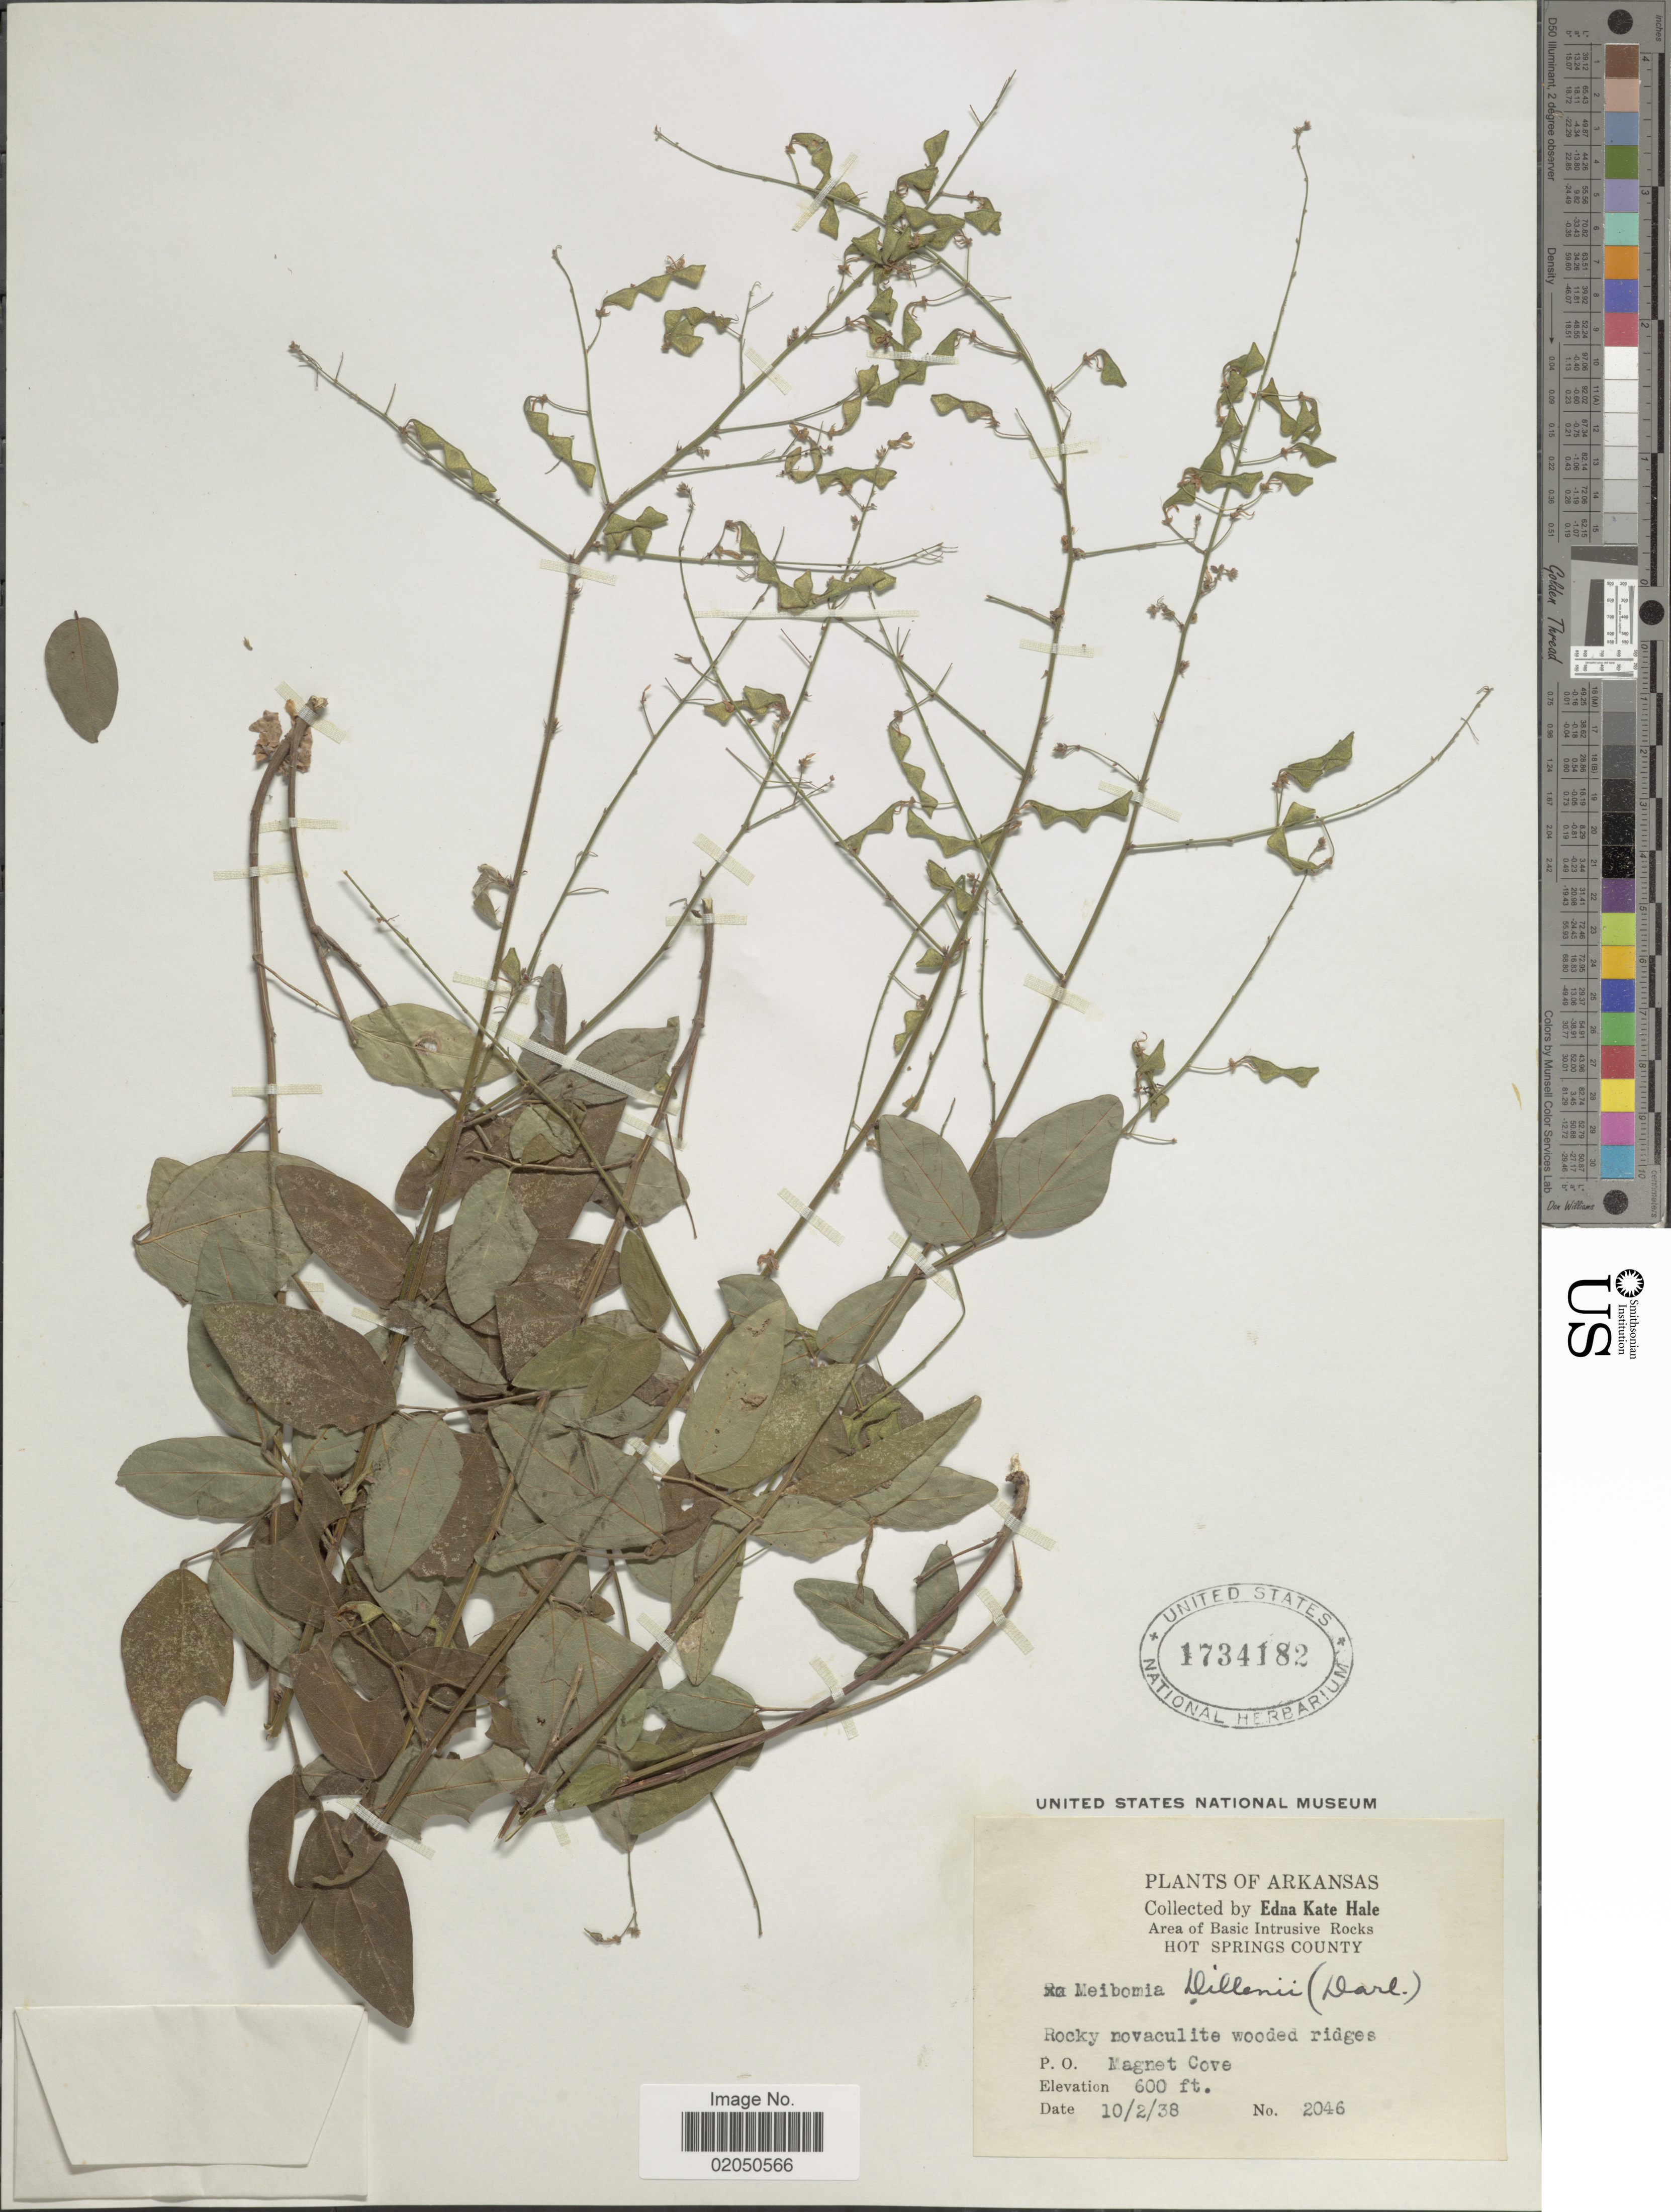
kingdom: Plantae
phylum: Tracheophyta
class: Magnoliopsida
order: Fabales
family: Fabaceae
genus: Desmodium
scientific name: Desmodium glabellum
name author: (Michx.) DC.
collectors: E. K. Hale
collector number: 2046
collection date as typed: Transcribed d/m/y: 2/10/38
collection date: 1938-10-02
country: United States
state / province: Arkansas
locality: Hot Springs County, Magnet Cove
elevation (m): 183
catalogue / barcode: US 1734182